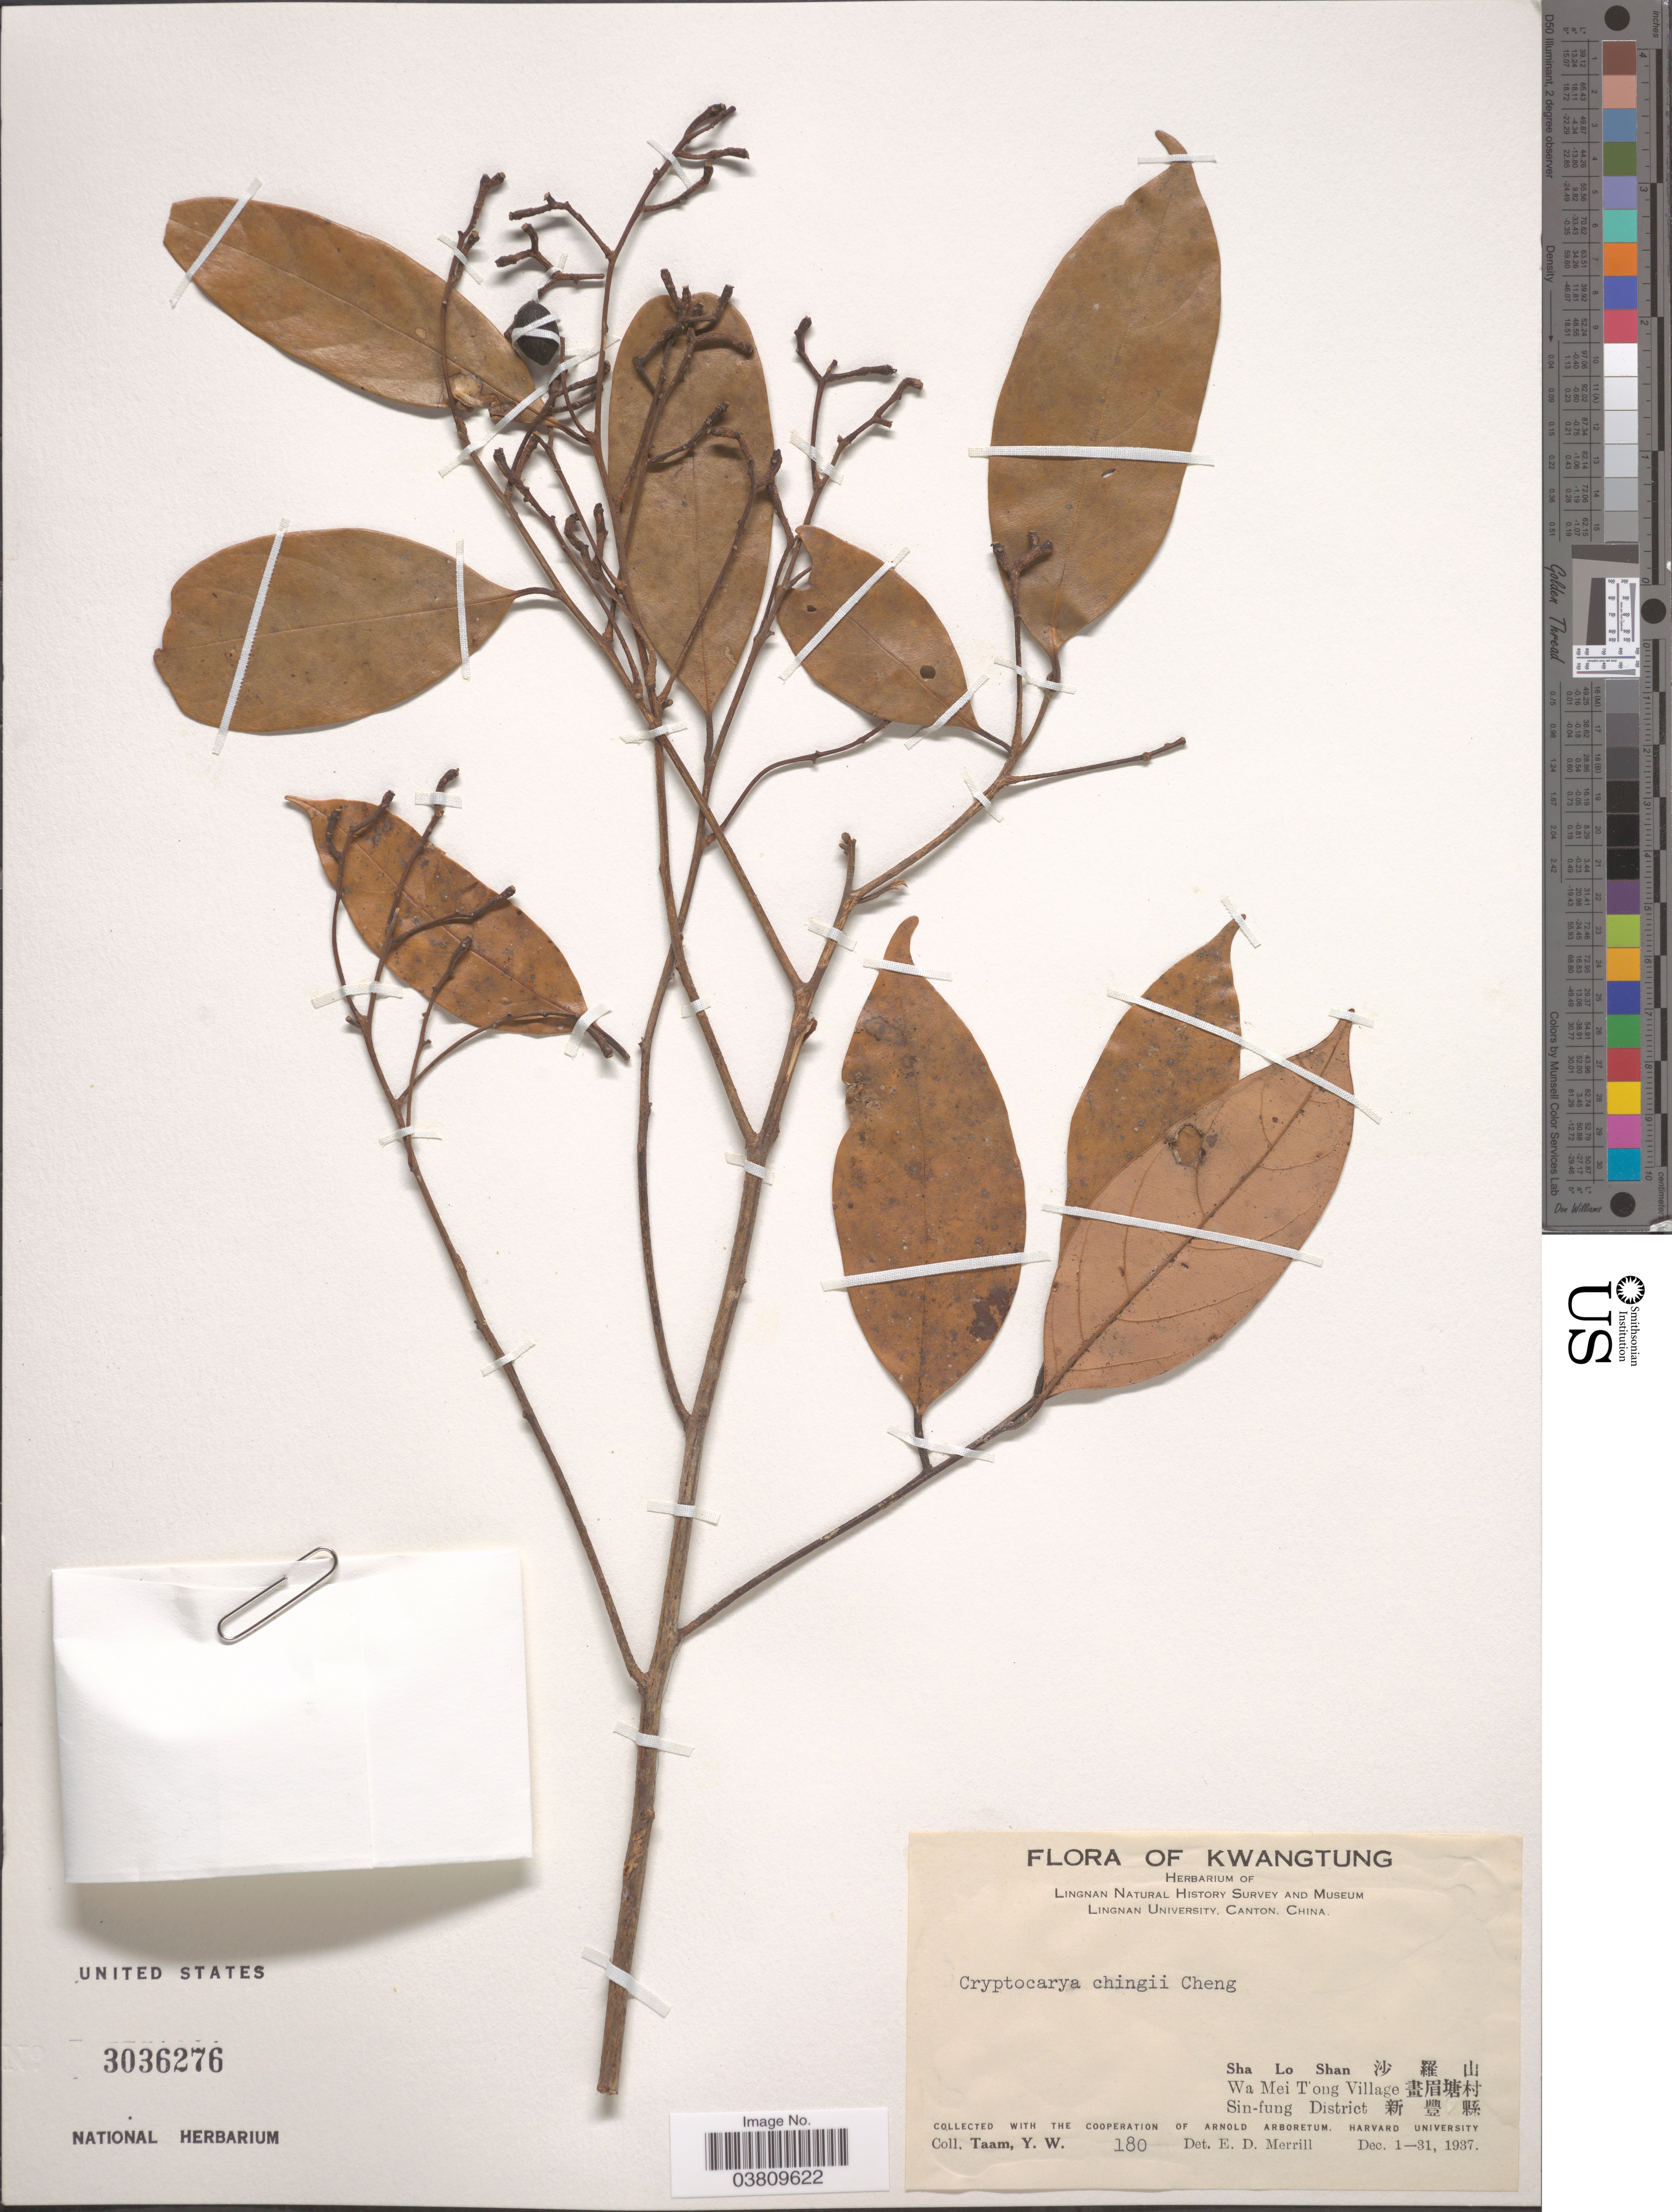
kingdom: Plantae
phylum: Tracheophyta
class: Magnoliopsida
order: Laurales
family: Lauraceae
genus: Cryptocarya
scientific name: Cryptocarya chingii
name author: W.C. Cheng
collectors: Y. W. Taam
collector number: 180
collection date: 1937-12-01/1937-12-31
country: China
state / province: Guangdong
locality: Kwangtung. Sha Lo Shan X. Wa Mei T'ong Village X. Sin-fung District X.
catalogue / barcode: US 3036276